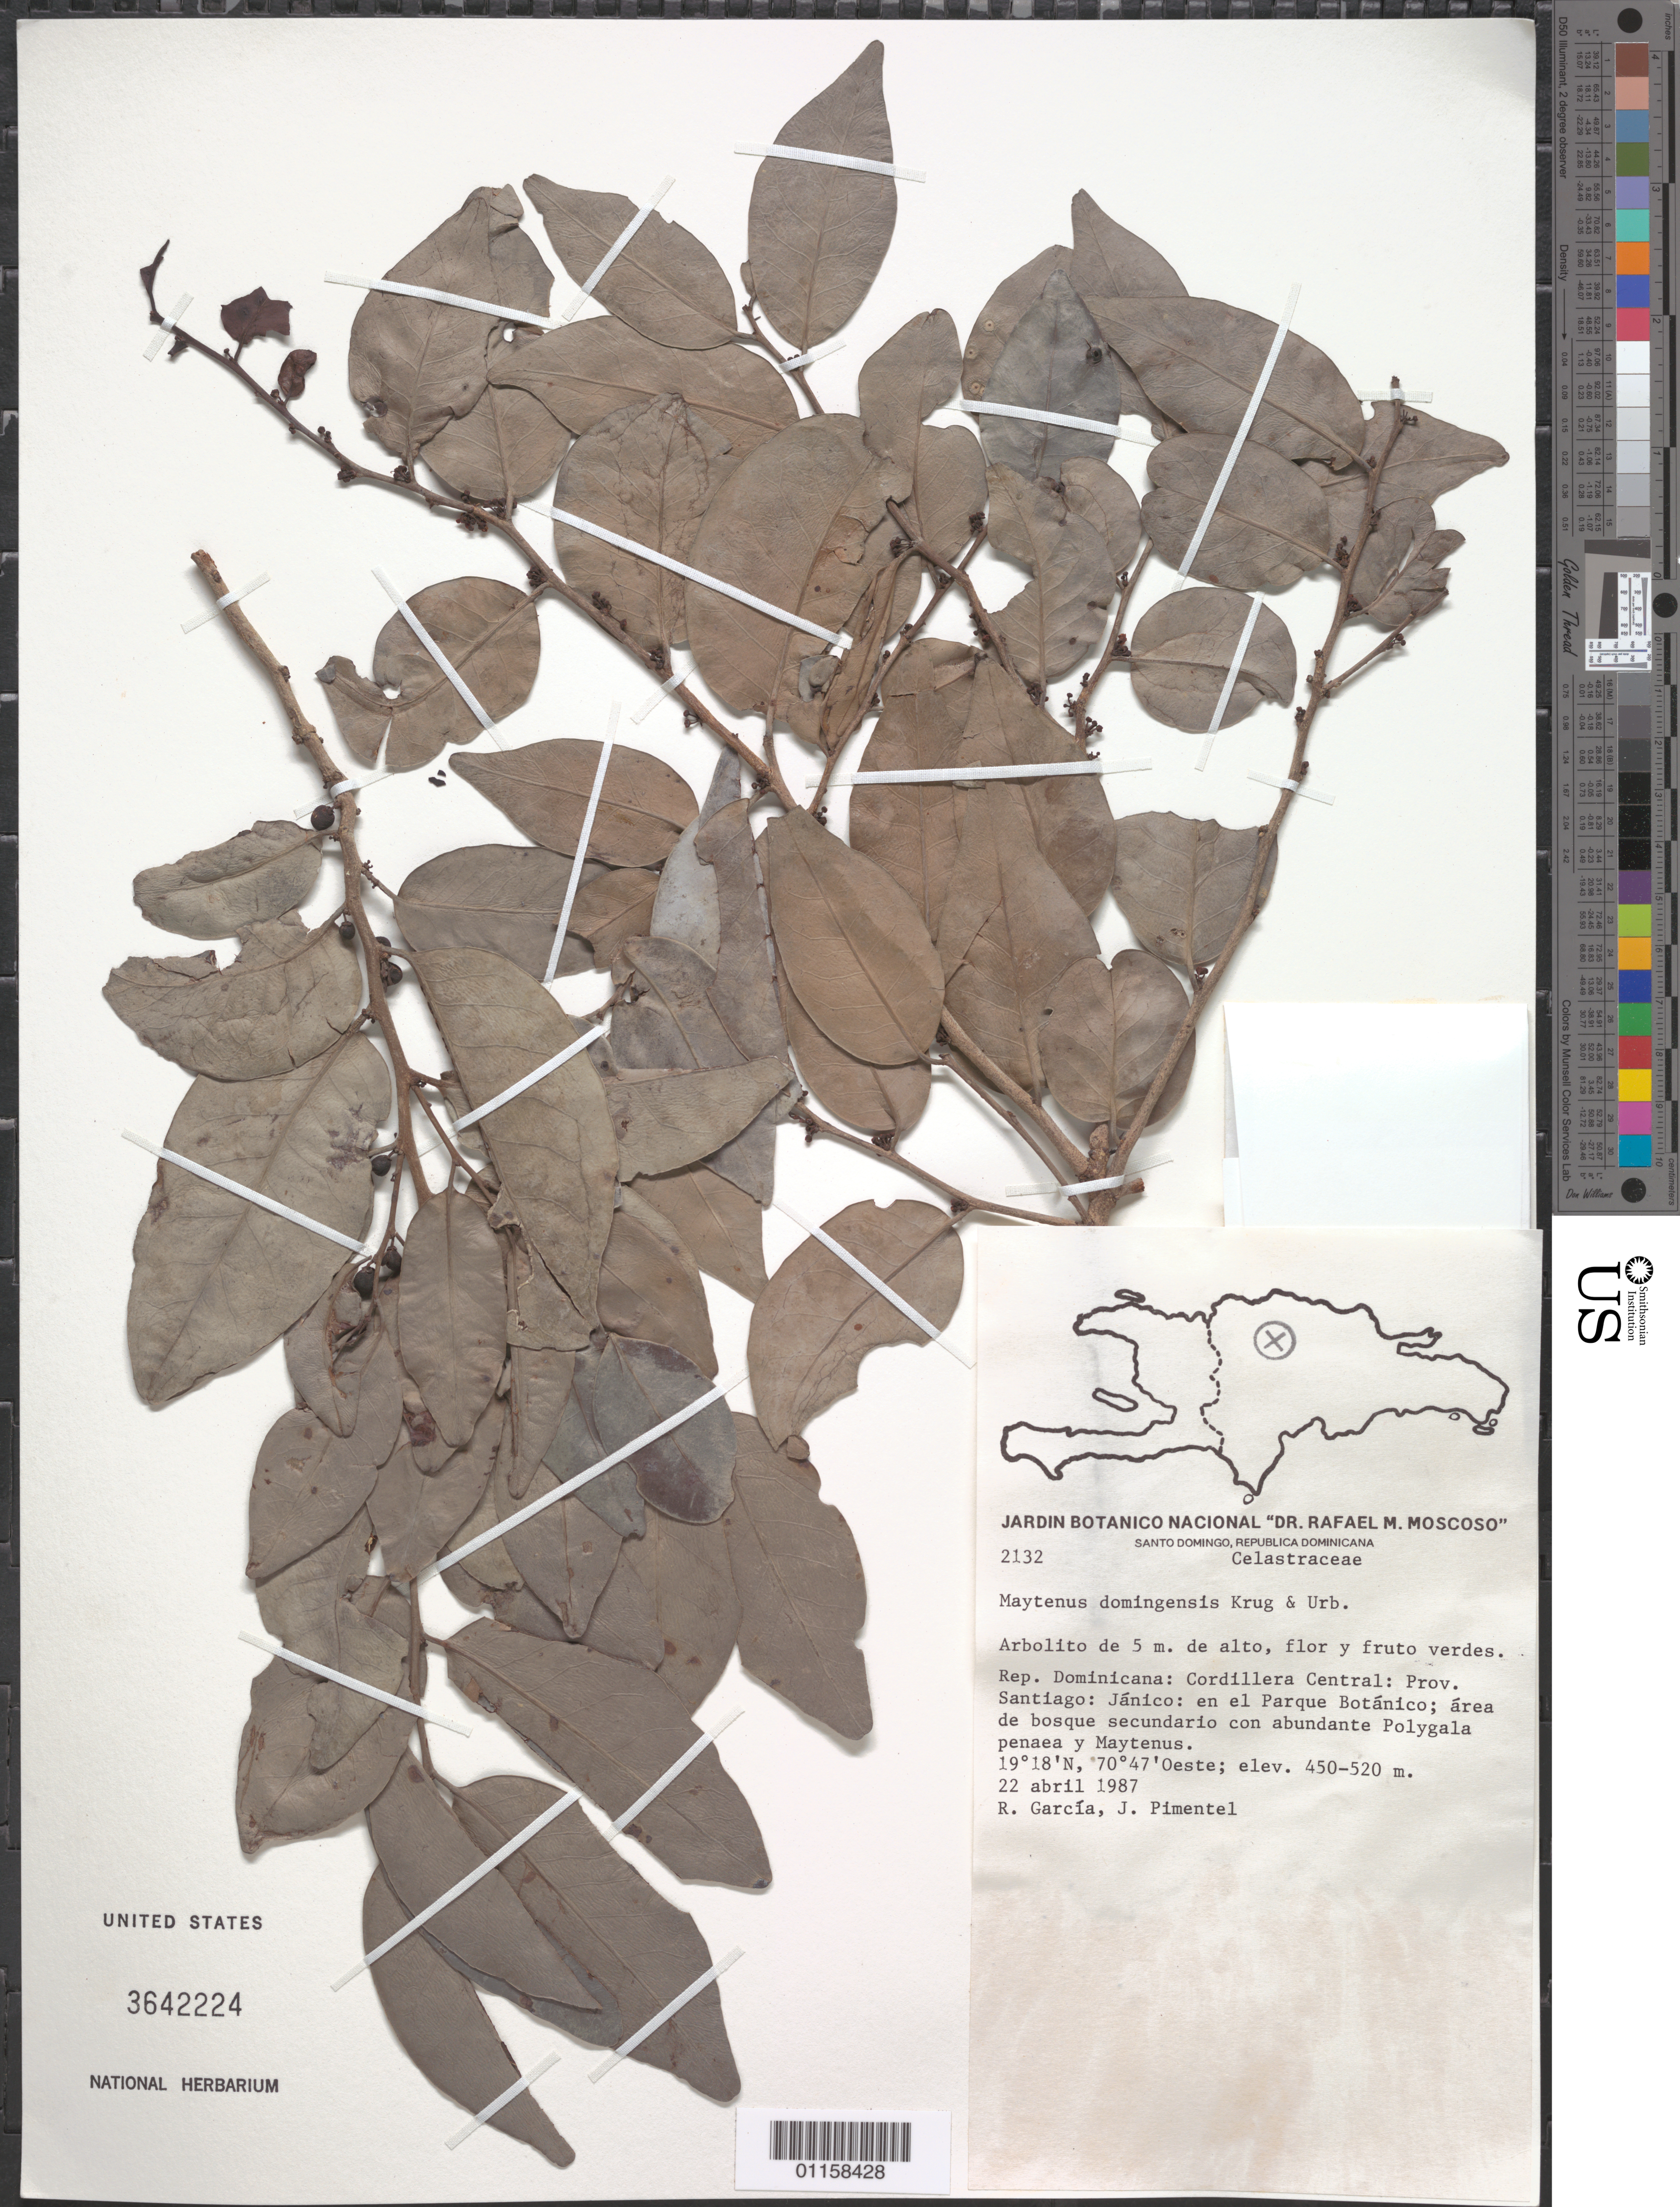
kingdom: Plantae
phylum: Tracheophyta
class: Magnoliopsida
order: Celastrales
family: Celastraceae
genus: Maytenus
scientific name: Maytenus domingensis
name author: Krug & Urb.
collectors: R. García & J. Pimentel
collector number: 2132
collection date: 1987-04-22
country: Dominican Republic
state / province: Santiago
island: Hispaniola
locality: Cordillera Central. Jánico, en el Parque Botánico, del Arroyo Juana Vera.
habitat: Área de bosque secundario con abundante Polygala penaea y Maytenus.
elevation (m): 450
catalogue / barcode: US 3642224